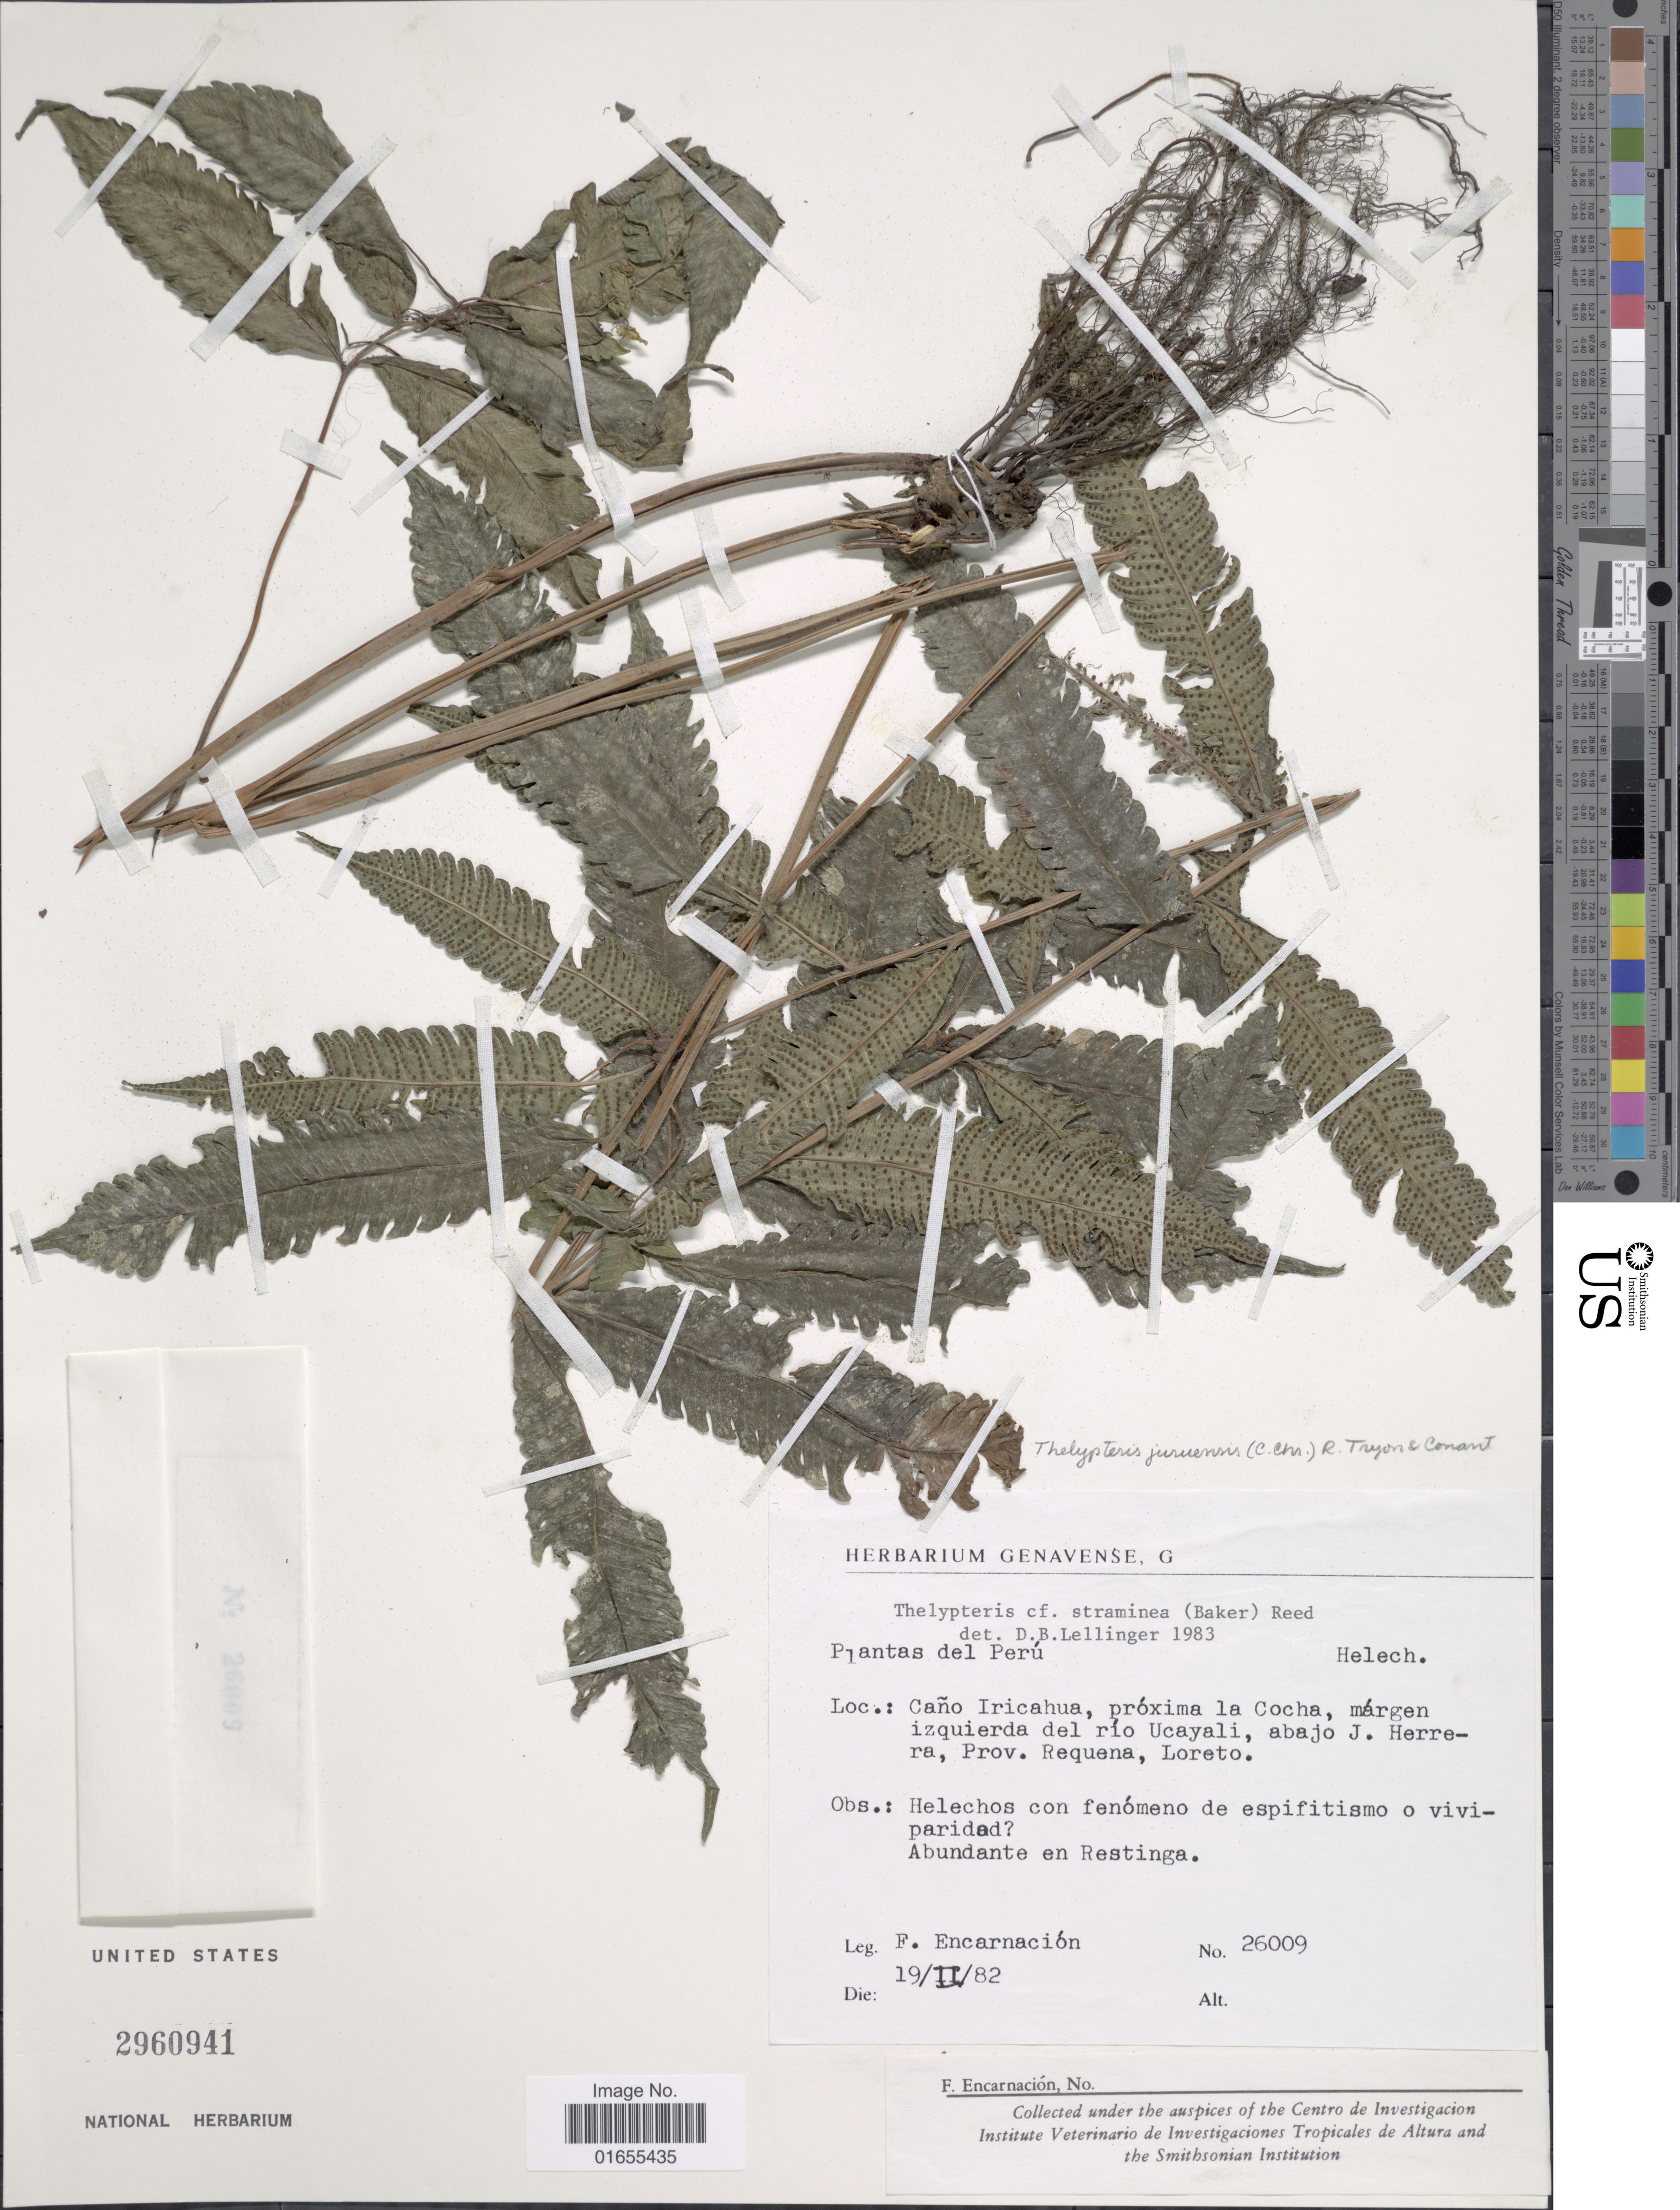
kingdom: Plantae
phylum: Tracheophyta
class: Polypodiopsida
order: Polypodiales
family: Thelypteridaceae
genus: Goniopteris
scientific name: Goniopteris juruensis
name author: (C. Chr.) Brade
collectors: F. Encarnación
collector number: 26009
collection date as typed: Transcribed d/m/y: 19/2/82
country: Peru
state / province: Loreto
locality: Cano Iricahua, prxima la Cocha, margenizquierda del Rio Ucayali, abajo J. Herrera, Prov. Requena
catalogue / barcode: US 2960941